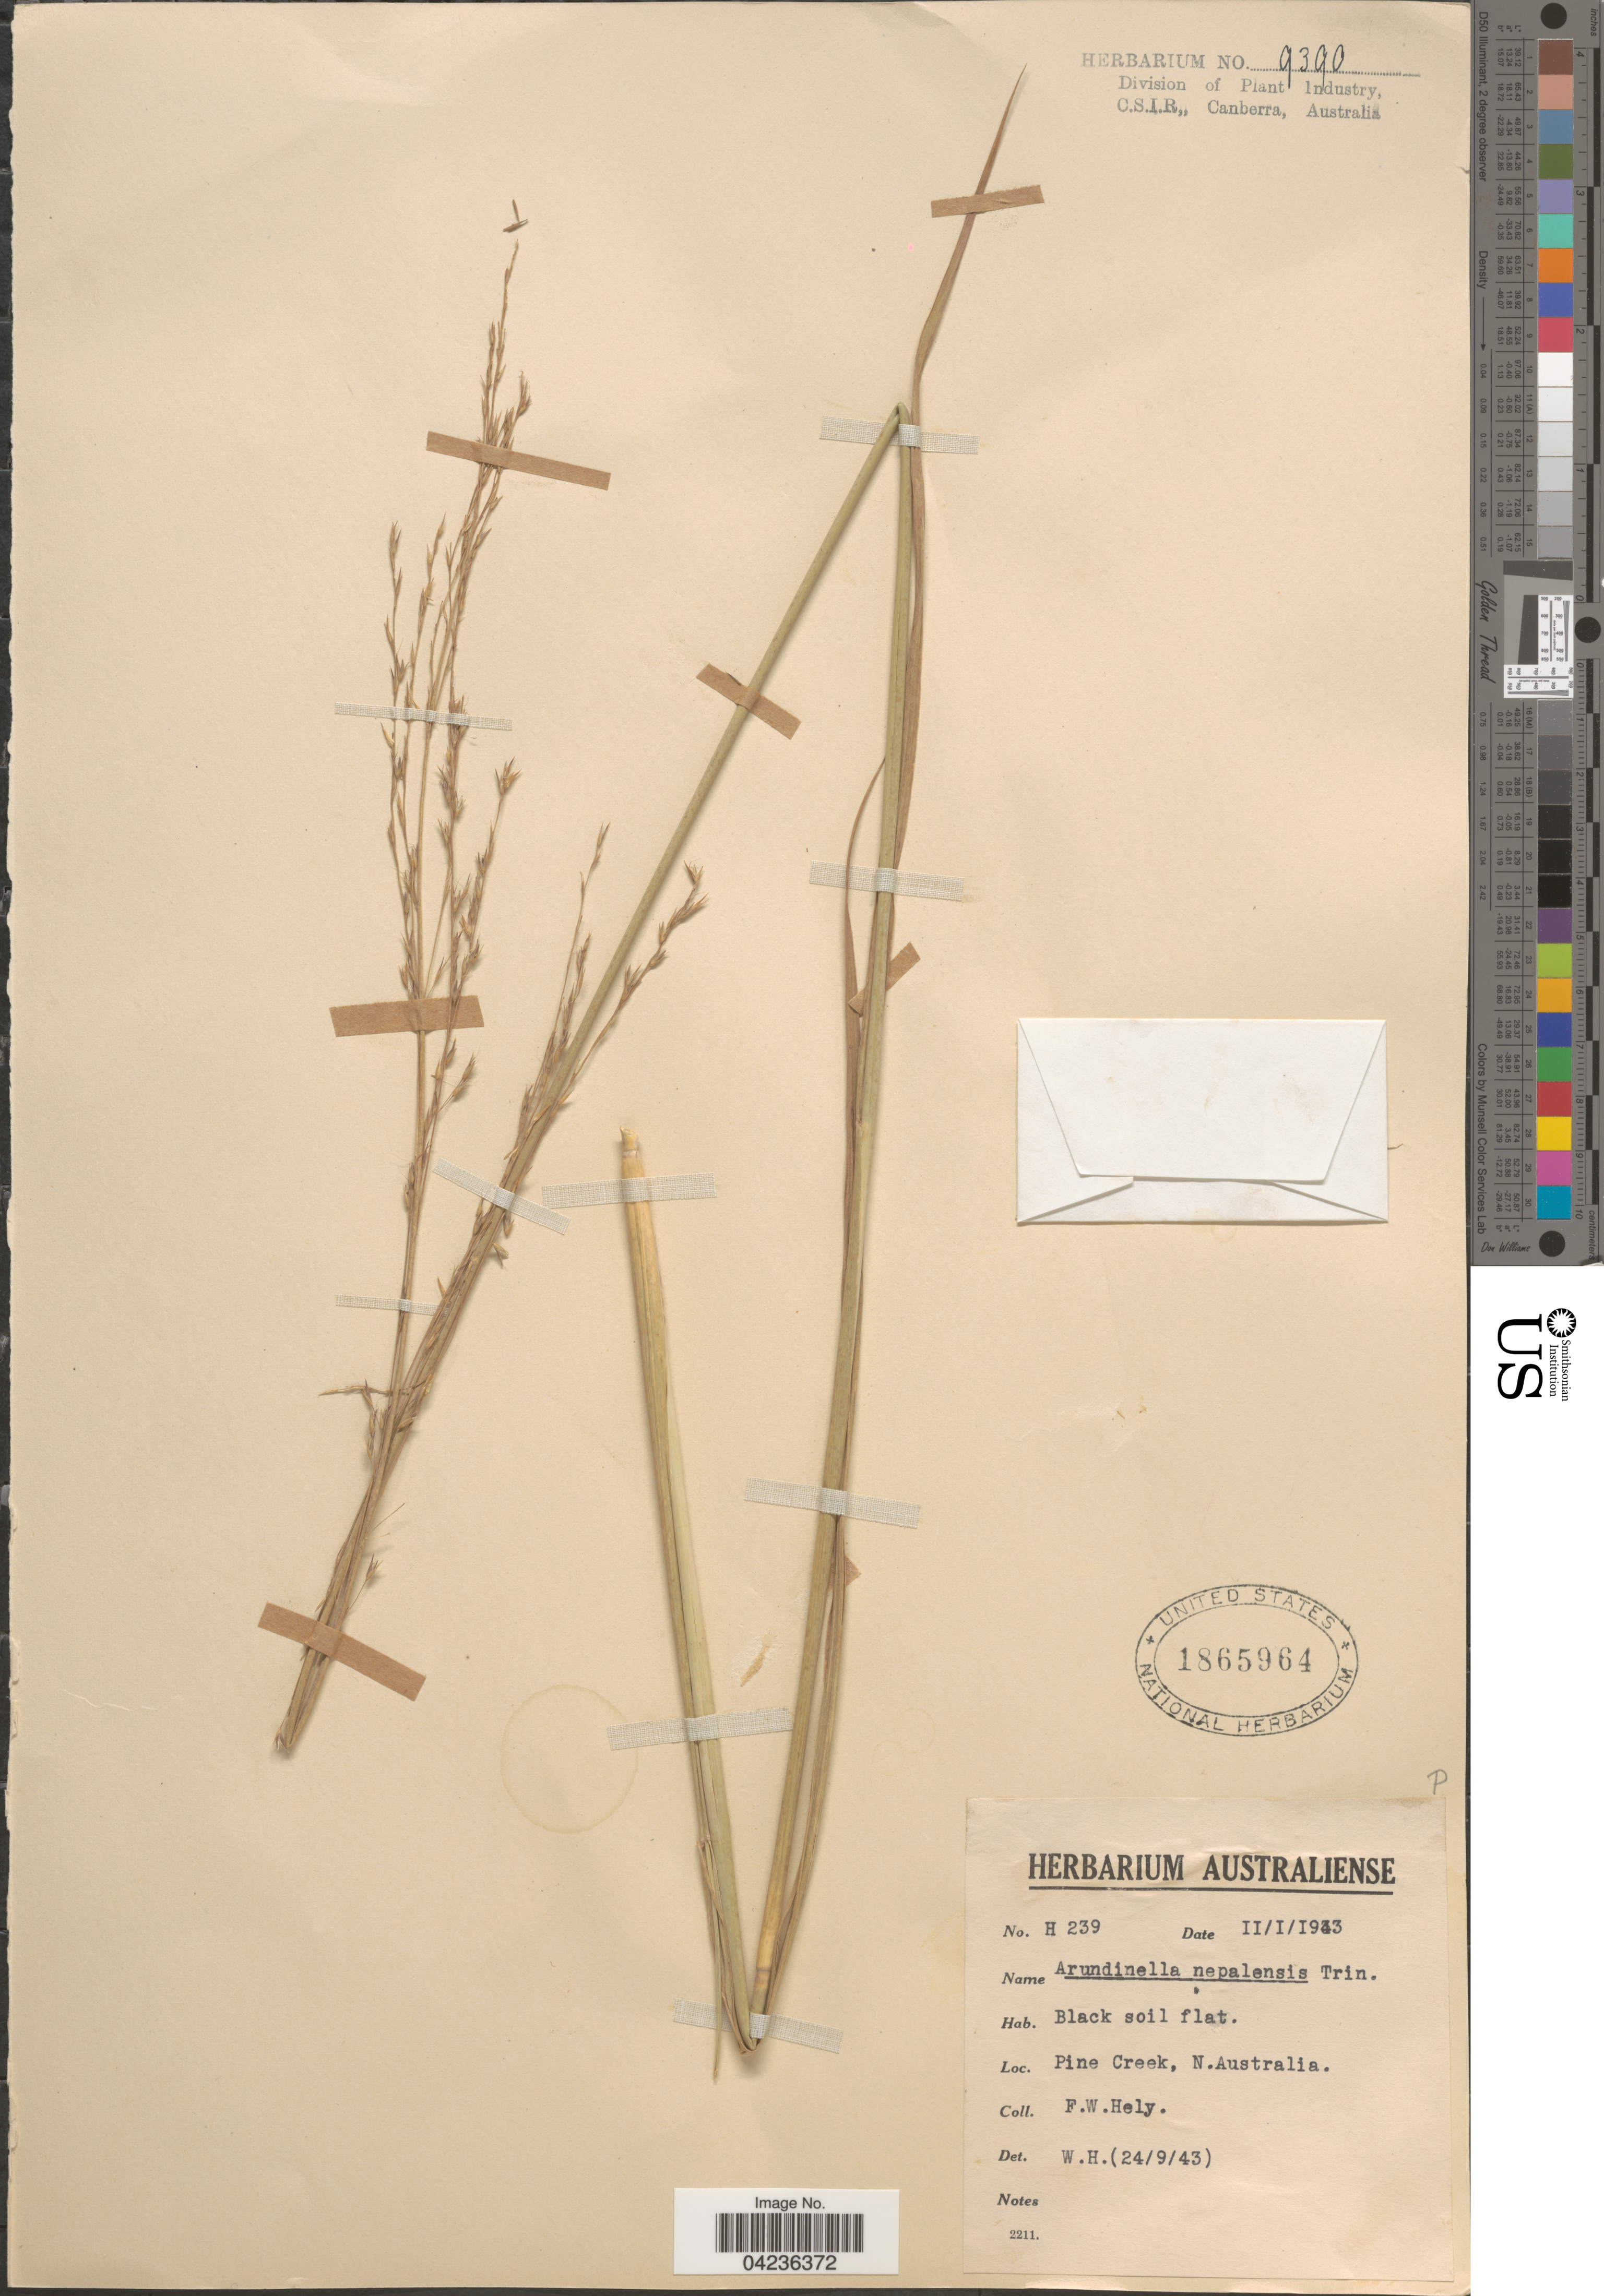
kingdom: Plantae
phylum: Tracheophyta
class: Liliopsida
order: Poales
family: Poaceae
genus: Arundinella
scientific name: Arundinella nepalensis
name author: Trin.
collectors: F. Hely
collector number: H 239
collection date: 1943-01-11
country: Australia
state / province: Northern Territory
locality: Pine Creek, N. Australia.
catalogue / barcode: US 1865964